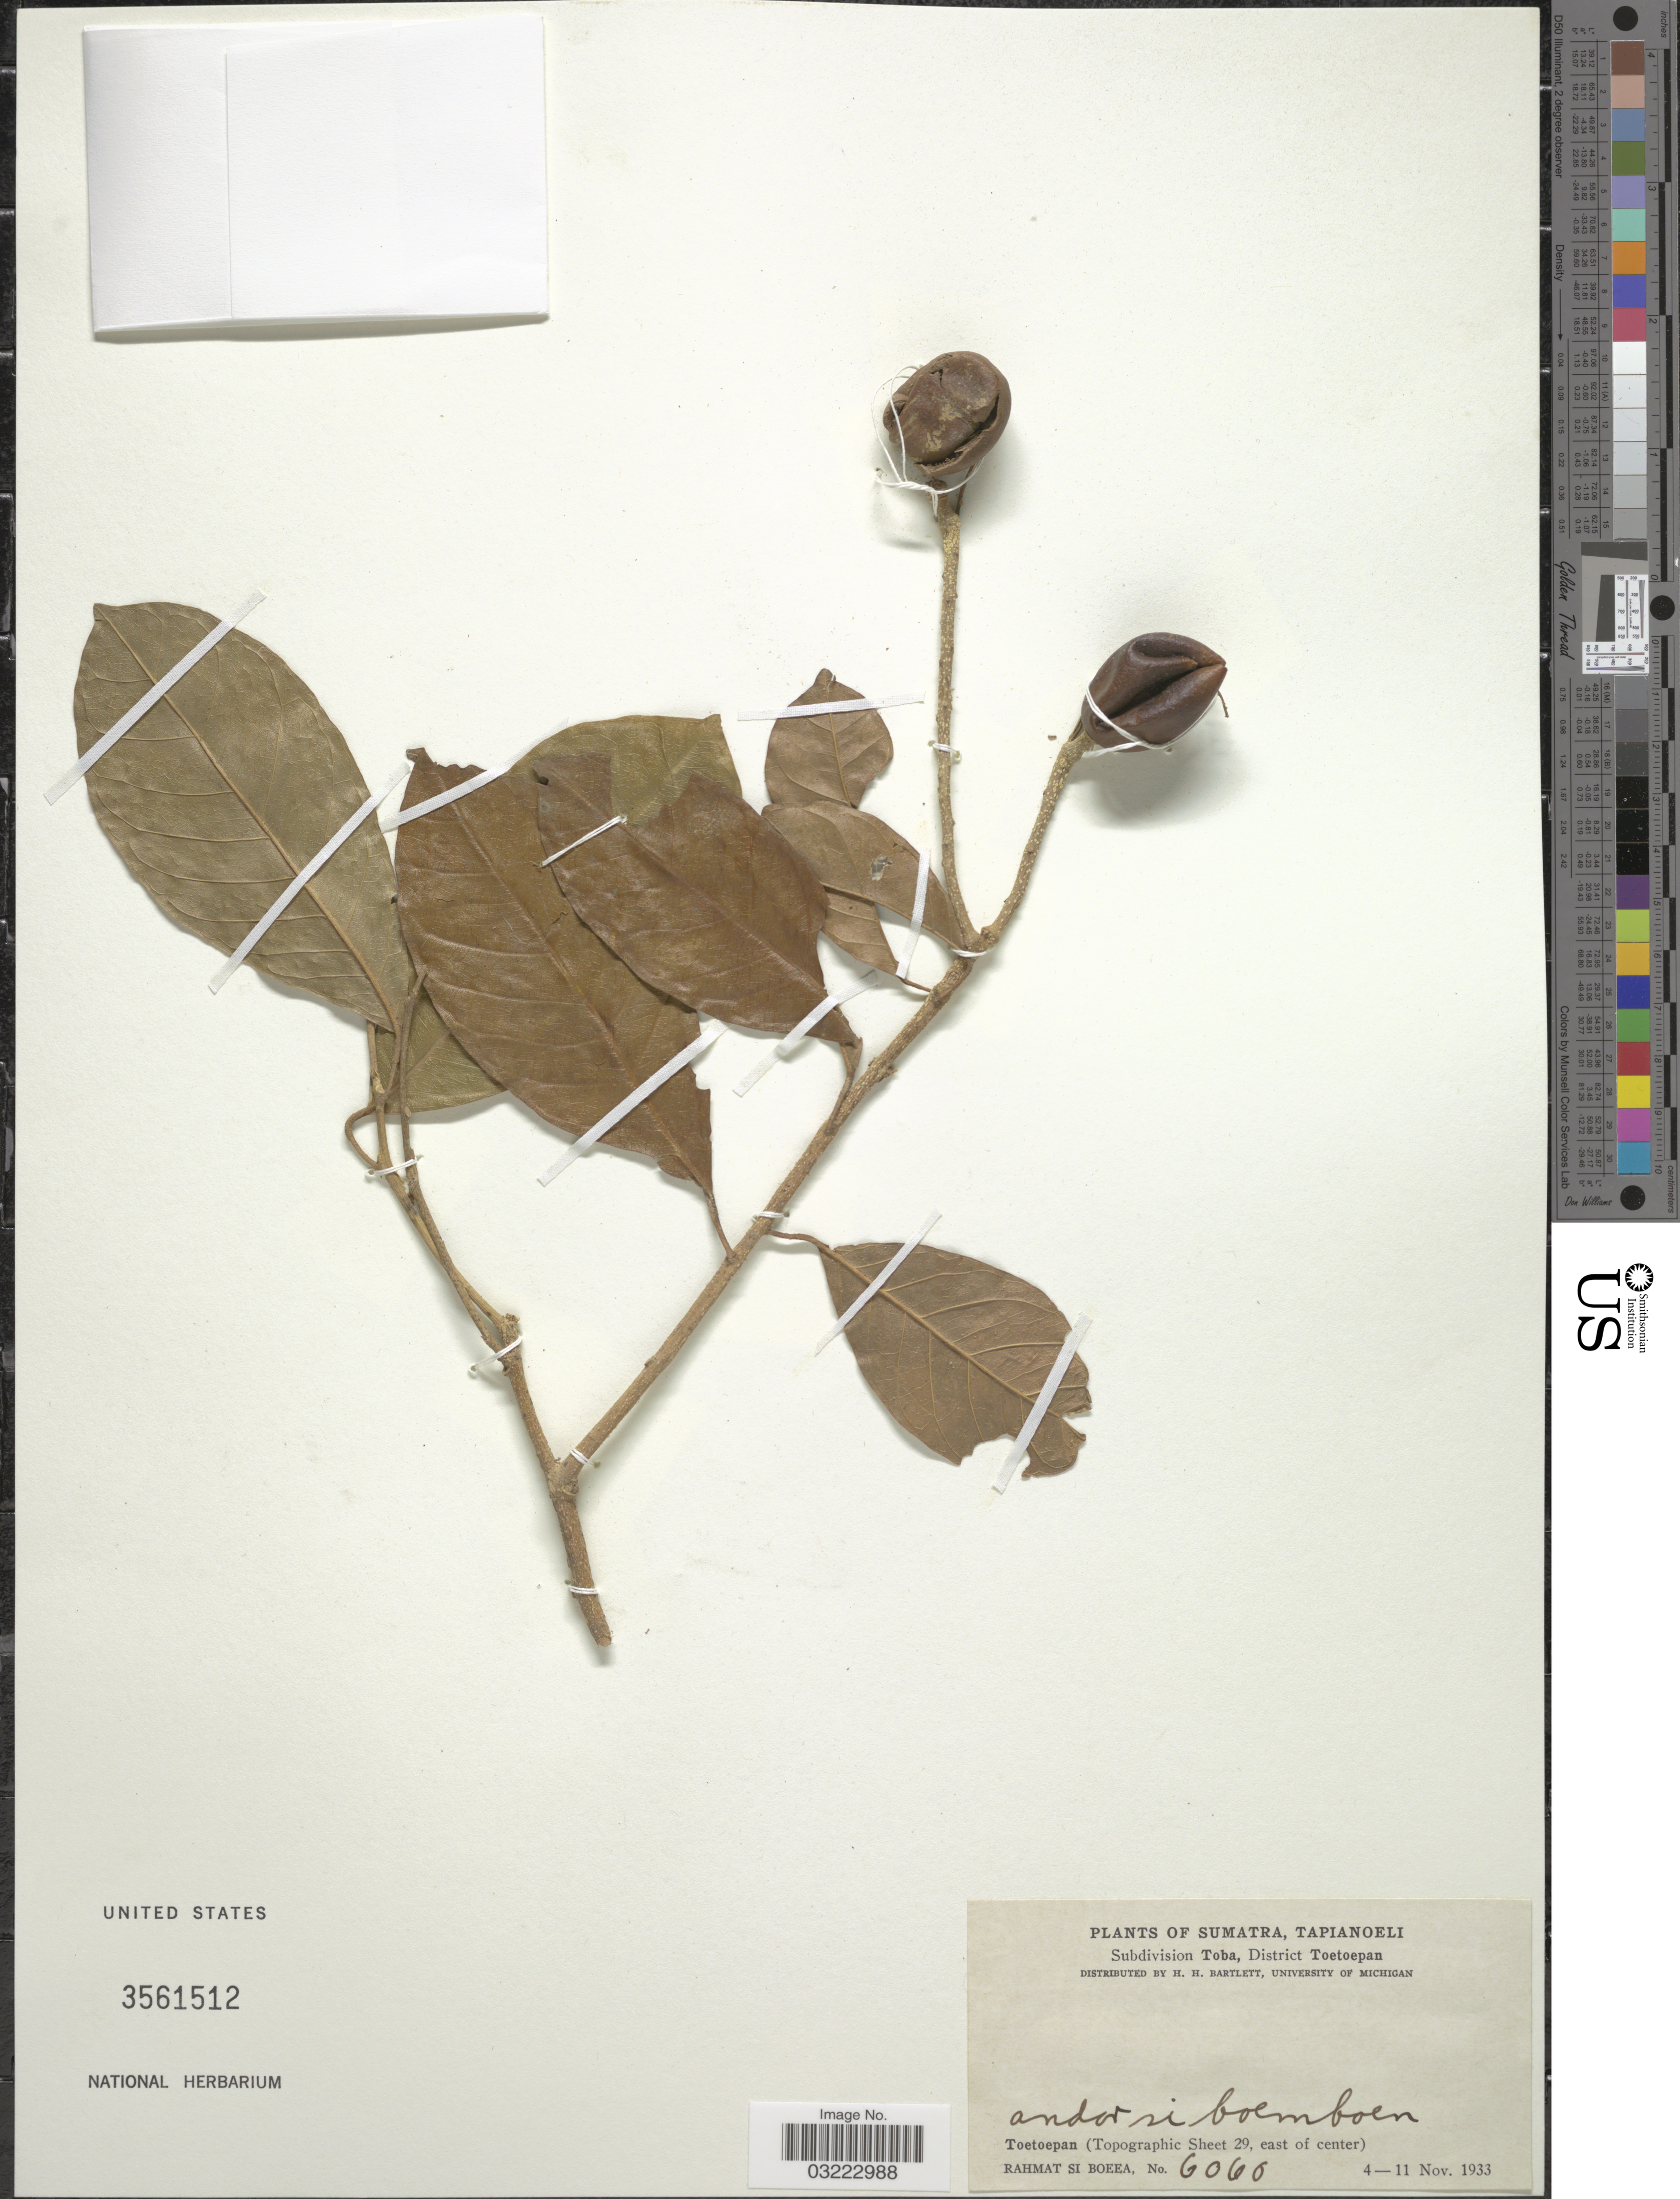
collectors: Rahmat Si Boeea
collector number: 6060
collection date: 1933-11-04/1933-11-11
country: Indonesia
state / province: Sumatra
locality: Tapianoeli. Subdivision Toba, District Toetoepan. Toetoepan (Topographic Sheet 29, east of center).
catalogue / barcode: US 3561512